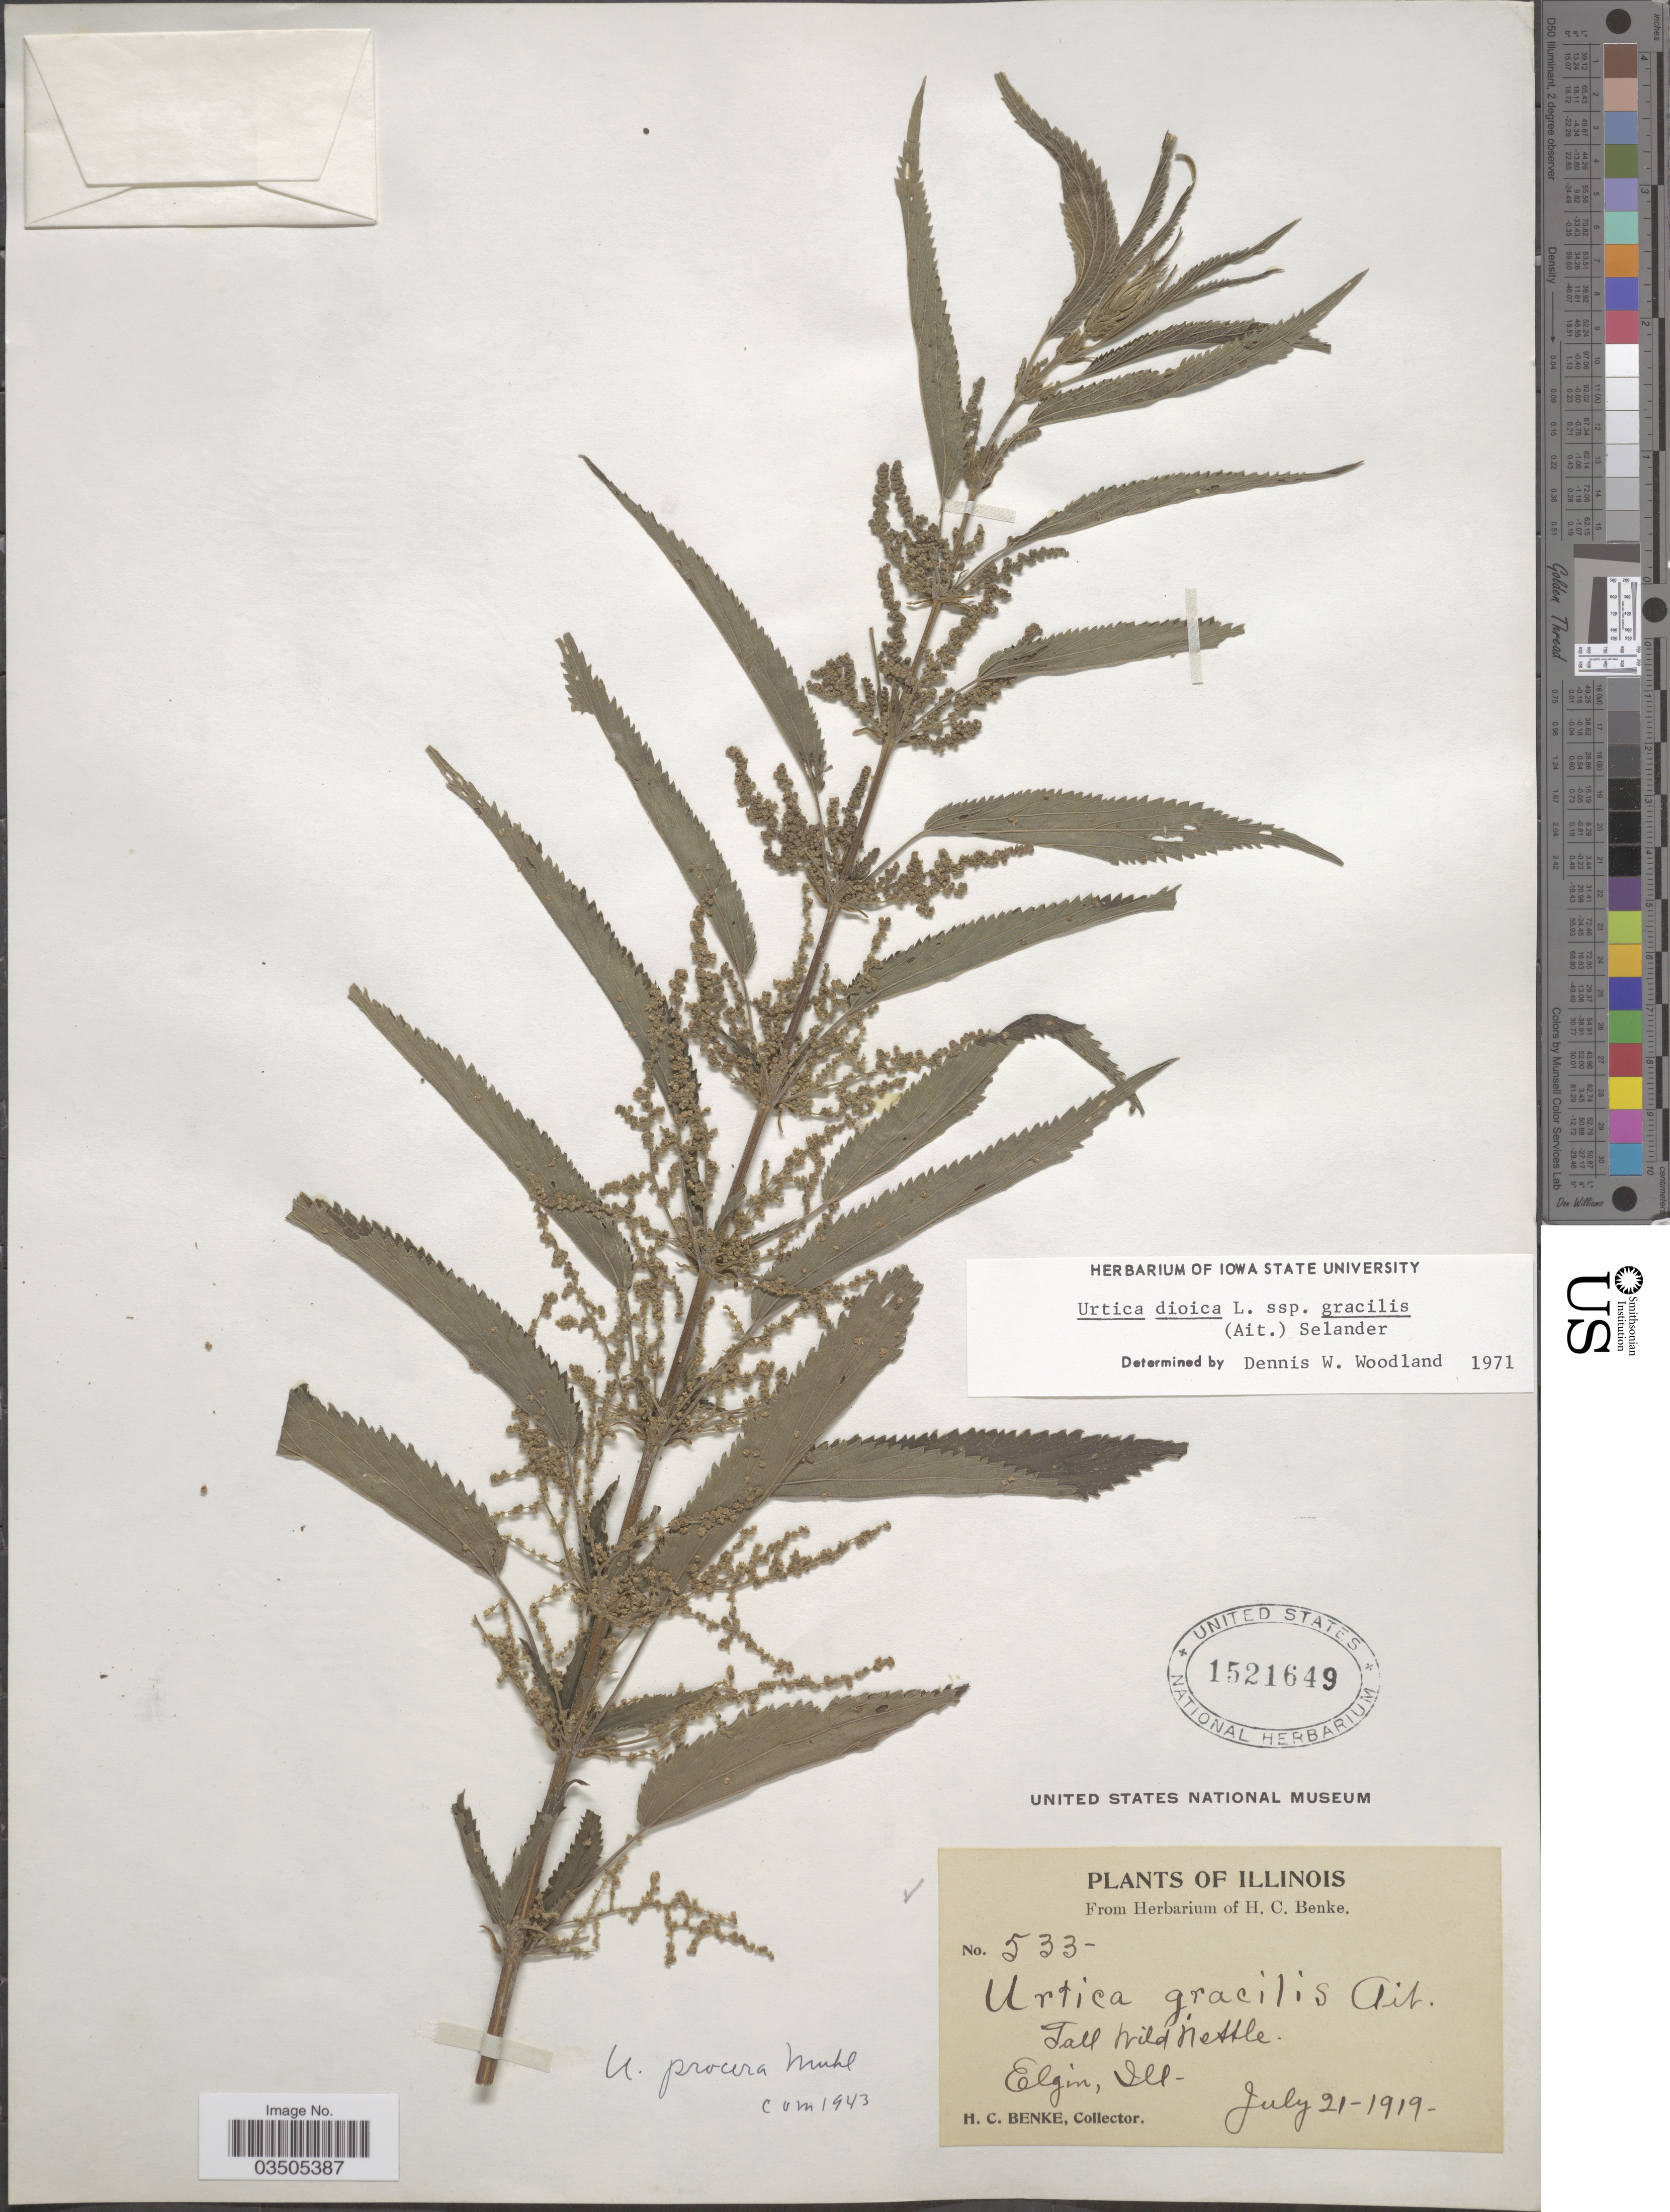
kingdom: Plantae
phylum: Tracheophyta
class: Magnoliopsida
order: Rosales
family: Urticaceae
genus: Urtica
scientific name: Urtica dioica subsp. gracilis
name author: L.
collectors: H. Benke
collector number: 533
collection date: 1919-07-21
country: United States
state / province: Illinois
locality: Elgin.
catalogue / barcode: US 1521649